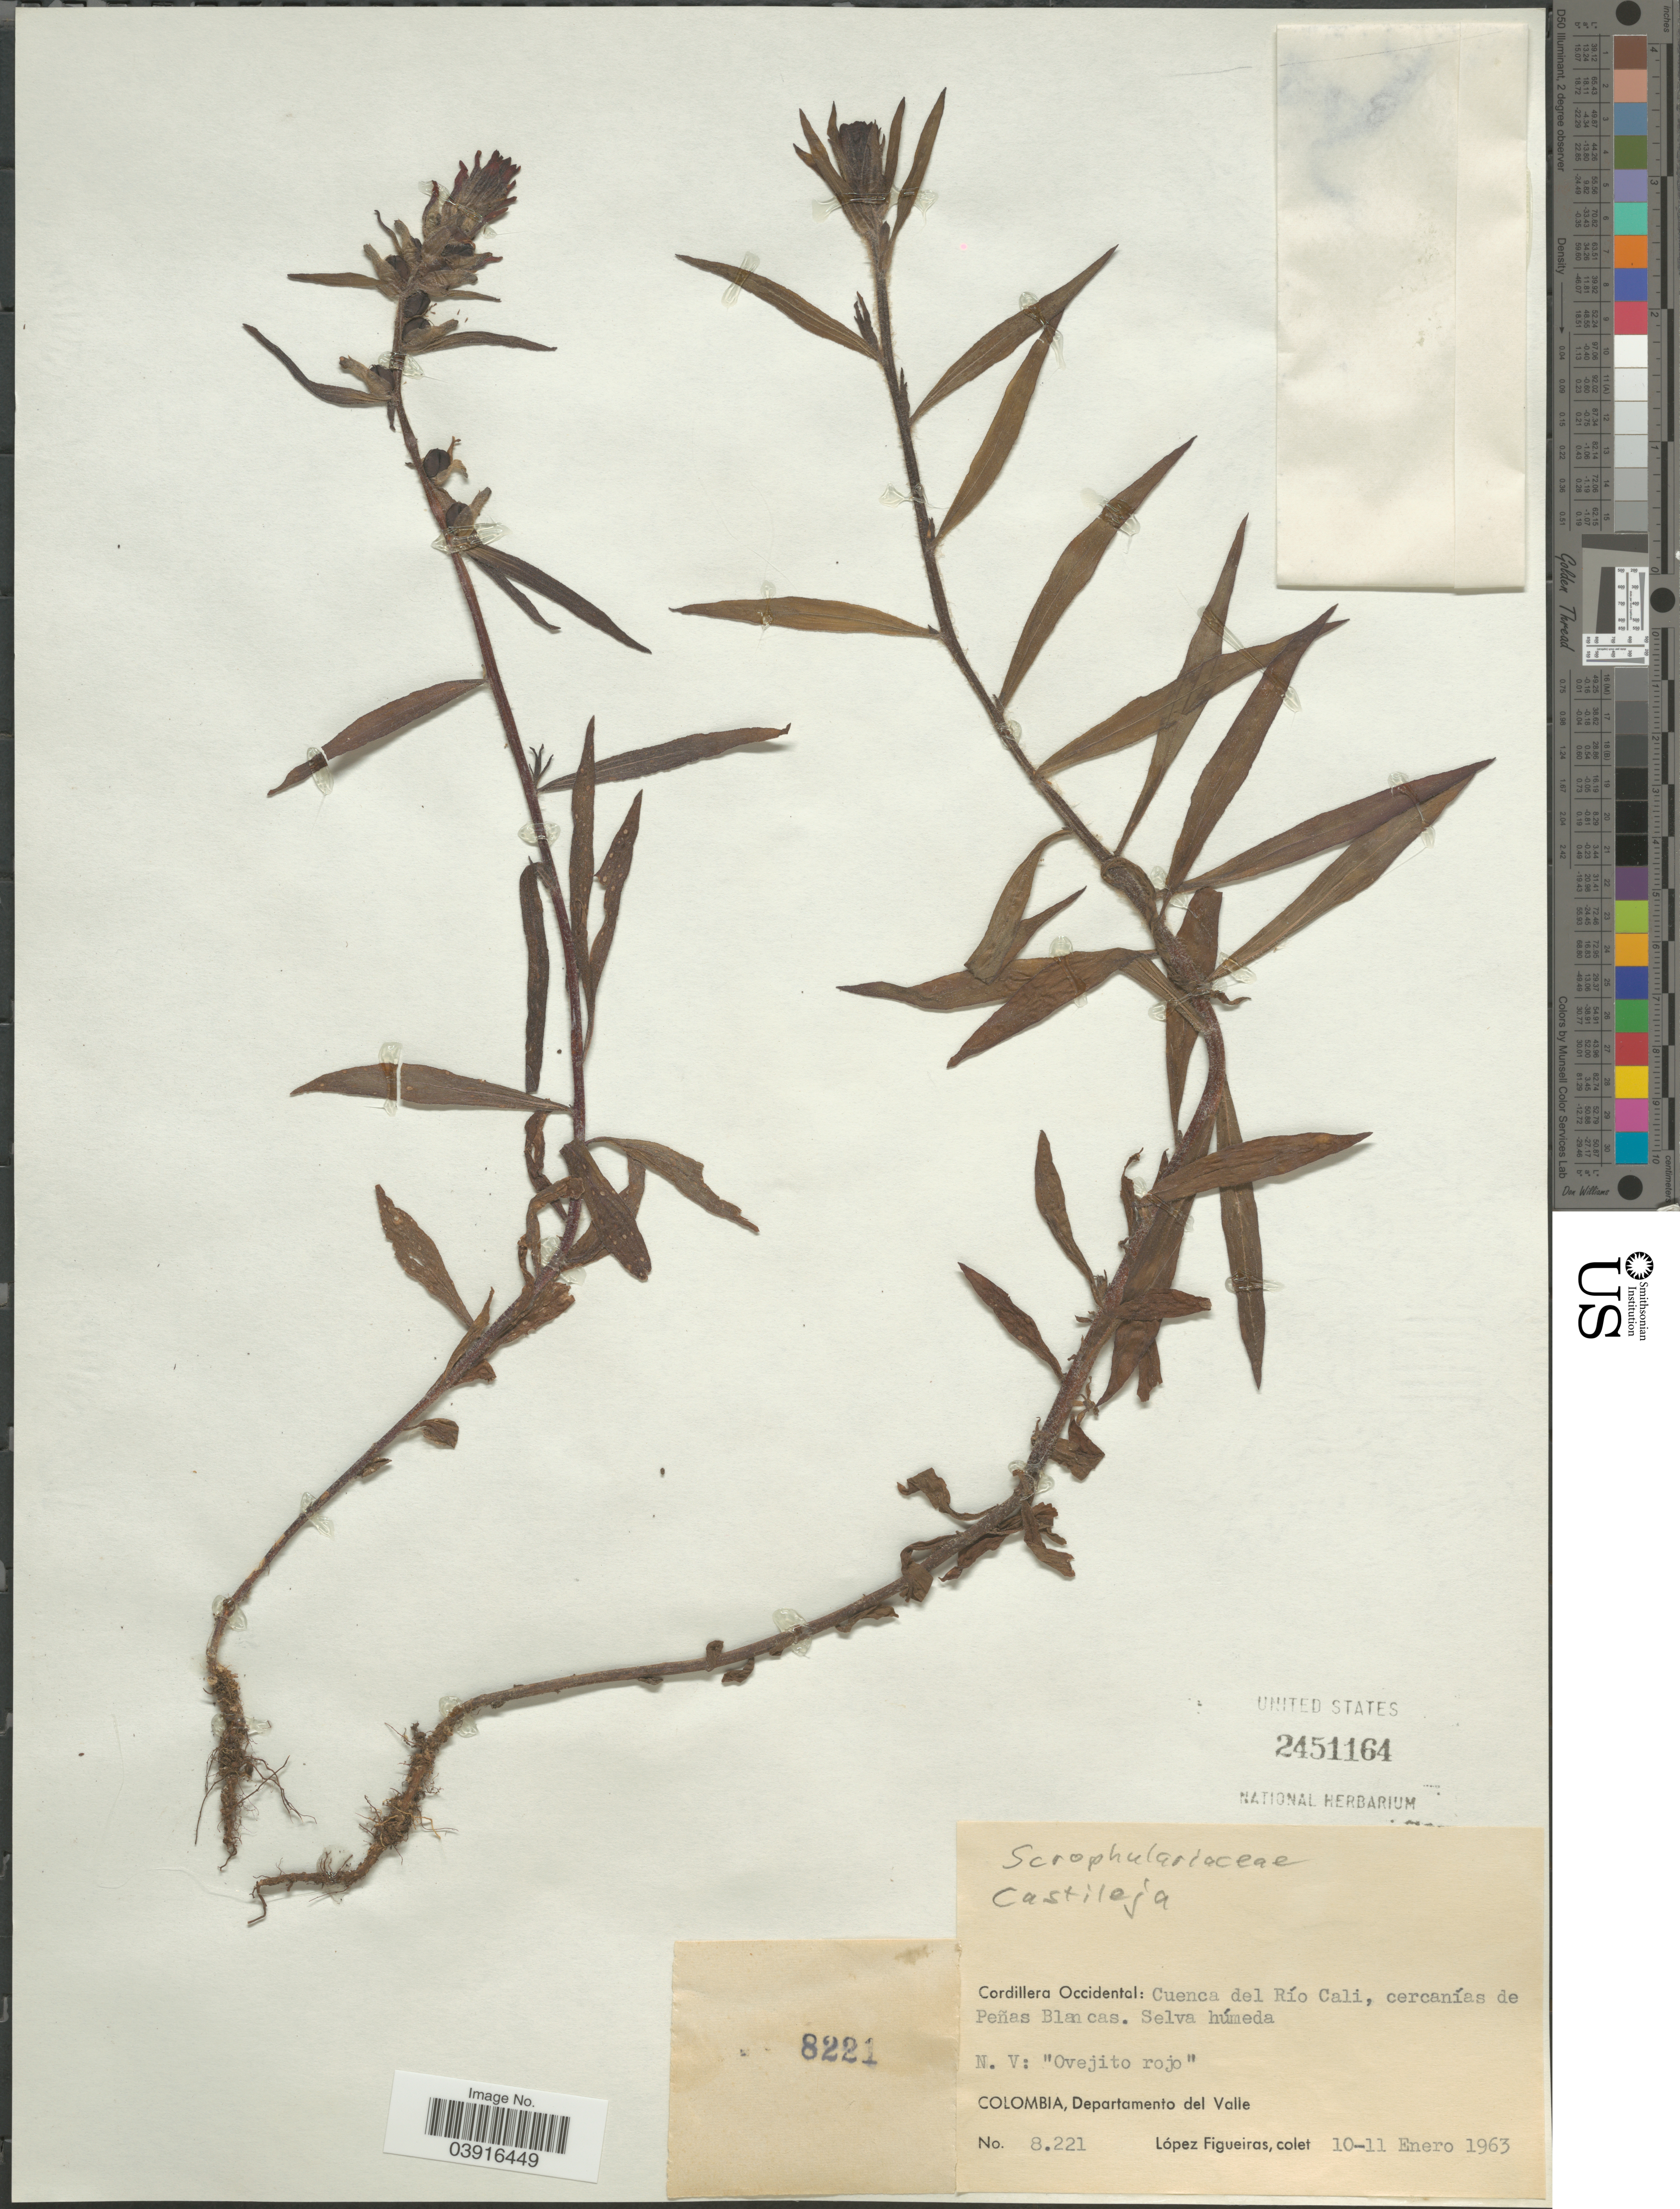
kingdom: Plantae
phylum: Tracheophyta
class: Magnoliopsida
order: Lamiales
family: Orobanchaceae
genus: Castilleja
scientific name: Castilleja sp.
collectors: M. López Figueiras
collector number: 8221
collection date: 1963-01-10/1963-01-11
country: Colombia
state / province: Valle del Cauca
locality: Cordillera Occidental: Cuenca del Río Cali, cercanías de Peñas Blancas. Departamento del Valle.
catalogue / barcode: US 2451164